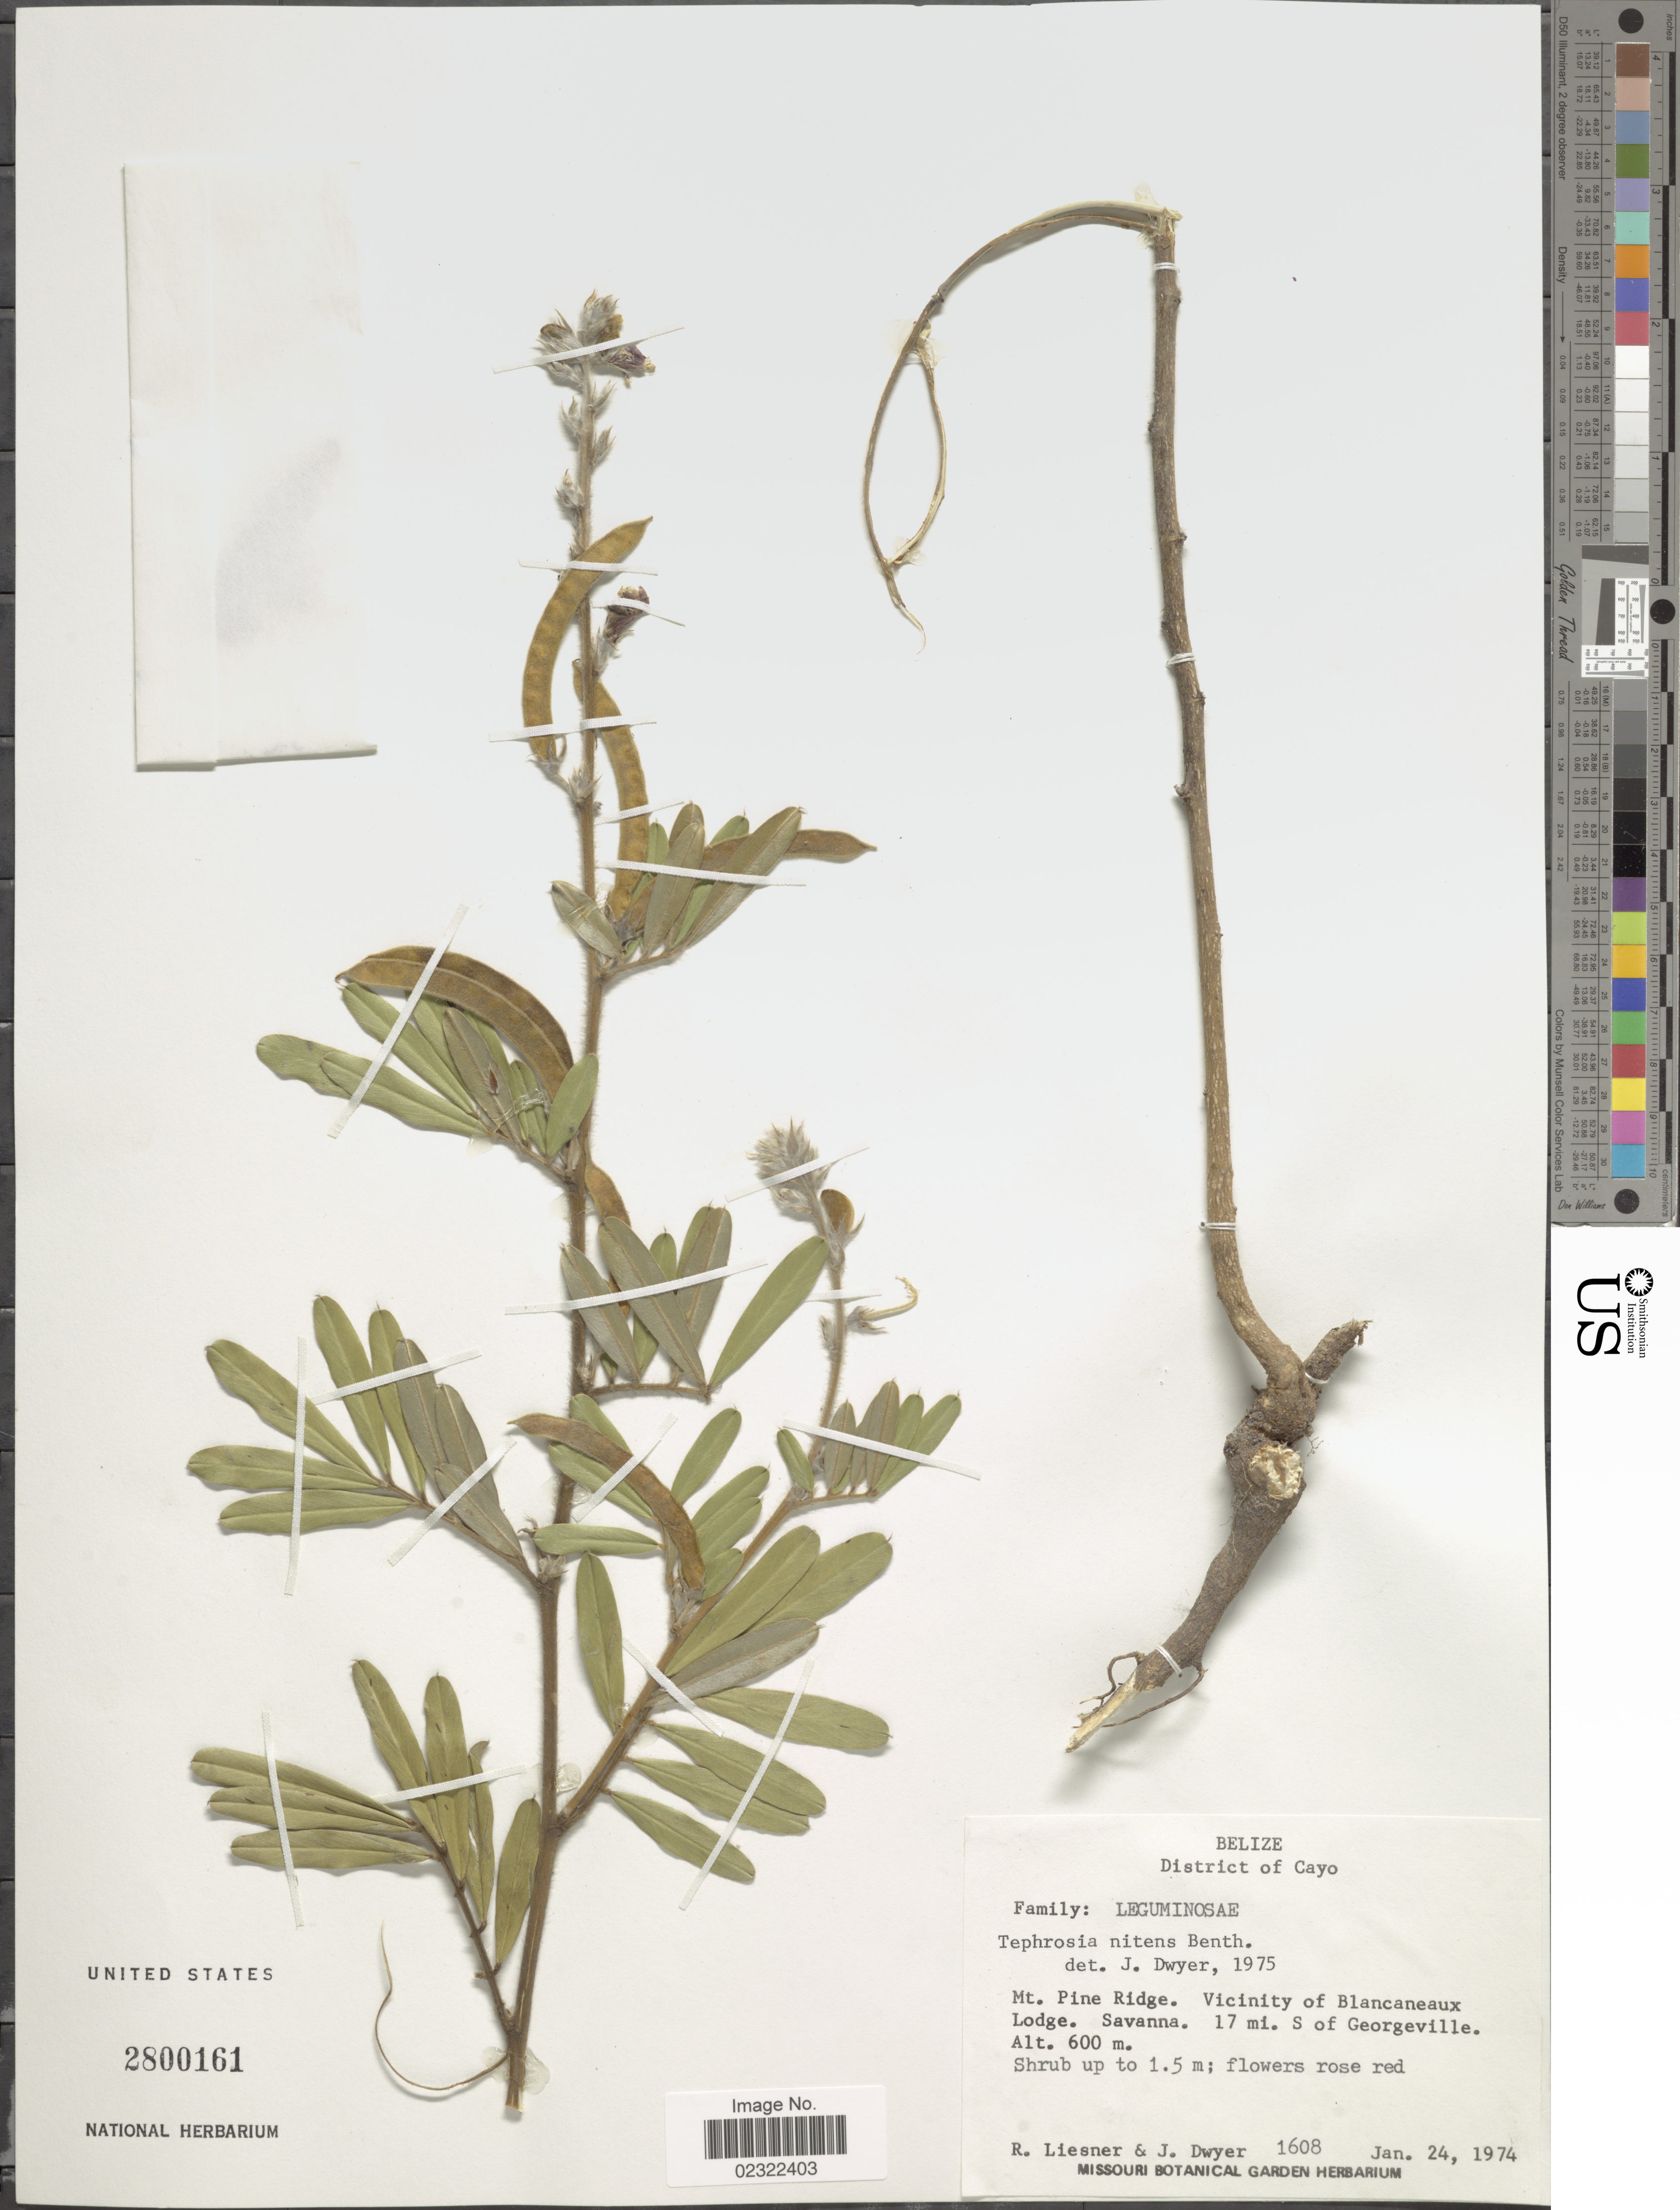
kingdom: Plantae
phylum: Tracheophyta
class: Magnoliopsida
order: Fabales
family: Fabaceae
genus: Tephrosia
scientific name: Tephrosia nitens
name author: Benth.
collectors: R. L. Liesner & J. Dwyer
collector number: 1608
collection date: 1974-01-24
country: Belize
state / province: Cayo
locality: District of Cayo. Mt. Pine Ridge, Vicinity of Blancaneaux Lodge. 17 mi. S of Georgeville.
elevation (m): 600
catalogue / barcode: US 2800161